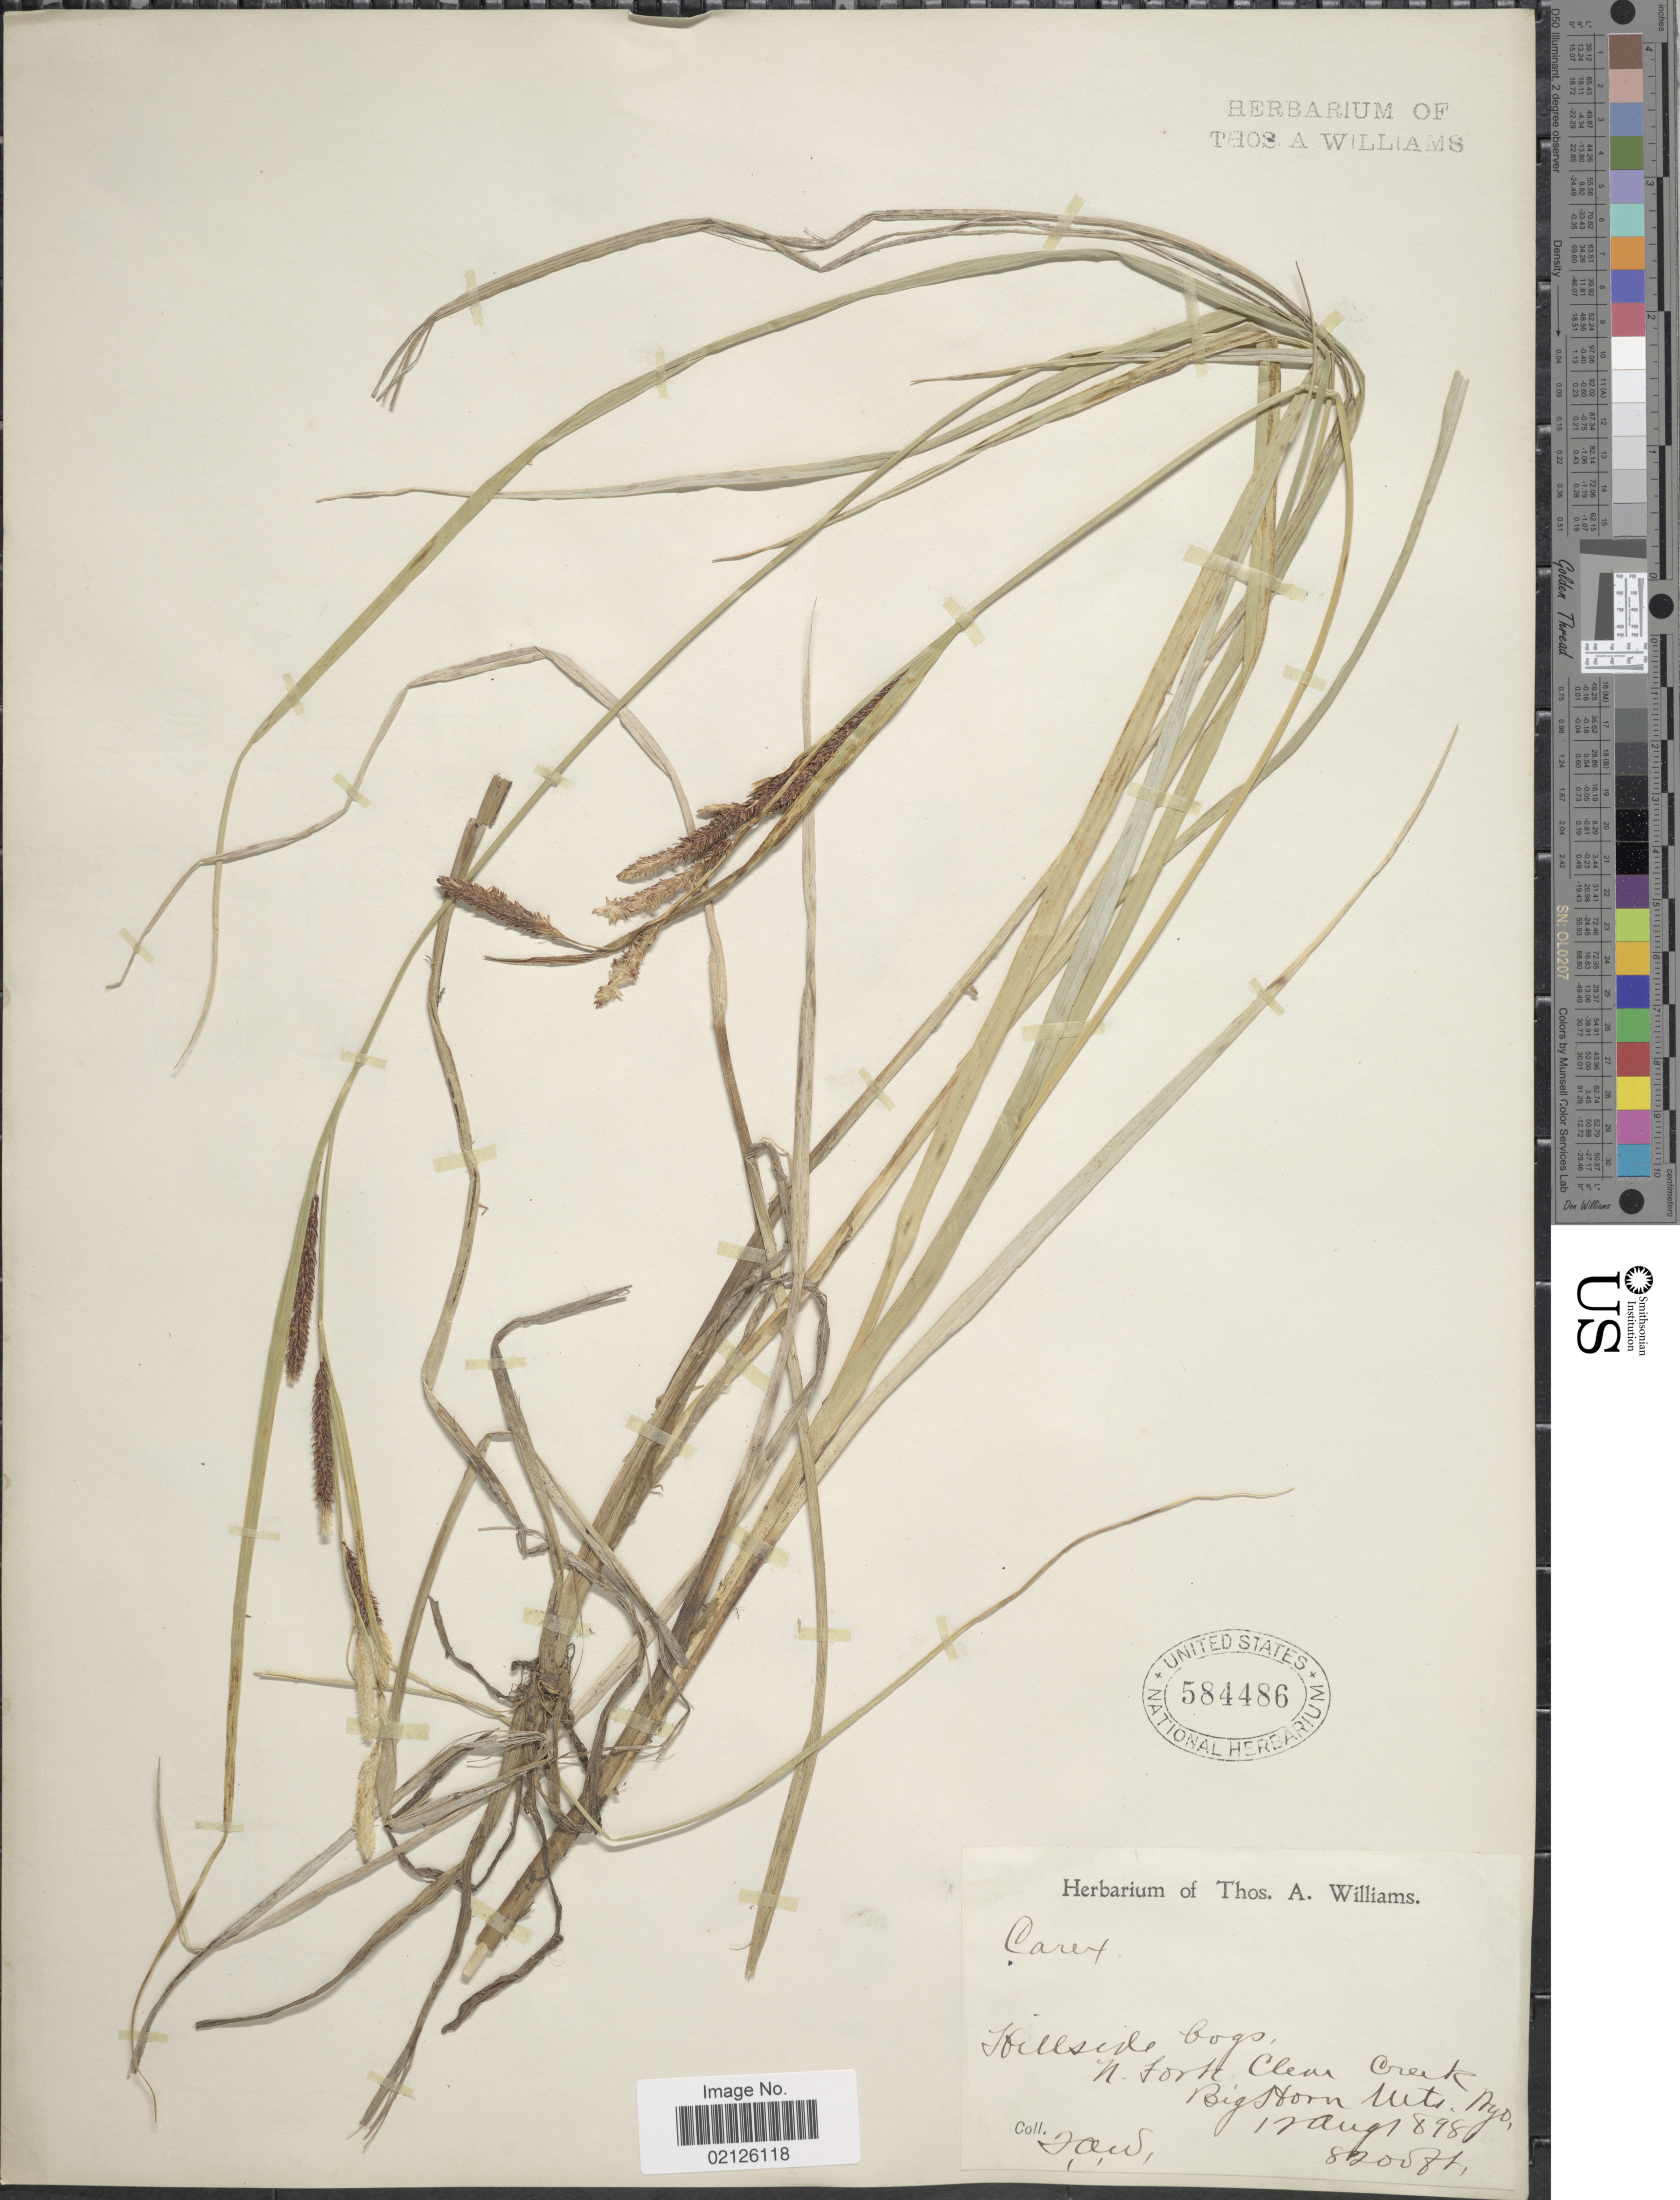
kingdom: Plantae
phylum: Tracheophyta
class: Liliopsida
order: Poales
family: Cyperaceae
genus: Carex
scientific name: Carex nebrascensis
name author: Dewey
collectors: T. A. Williams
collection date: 1898-08-12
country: United States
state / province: Wyoming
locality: Hillside bogs, N. Fork, Clear Creek, Big Horn Mts.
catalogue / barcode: US 584486